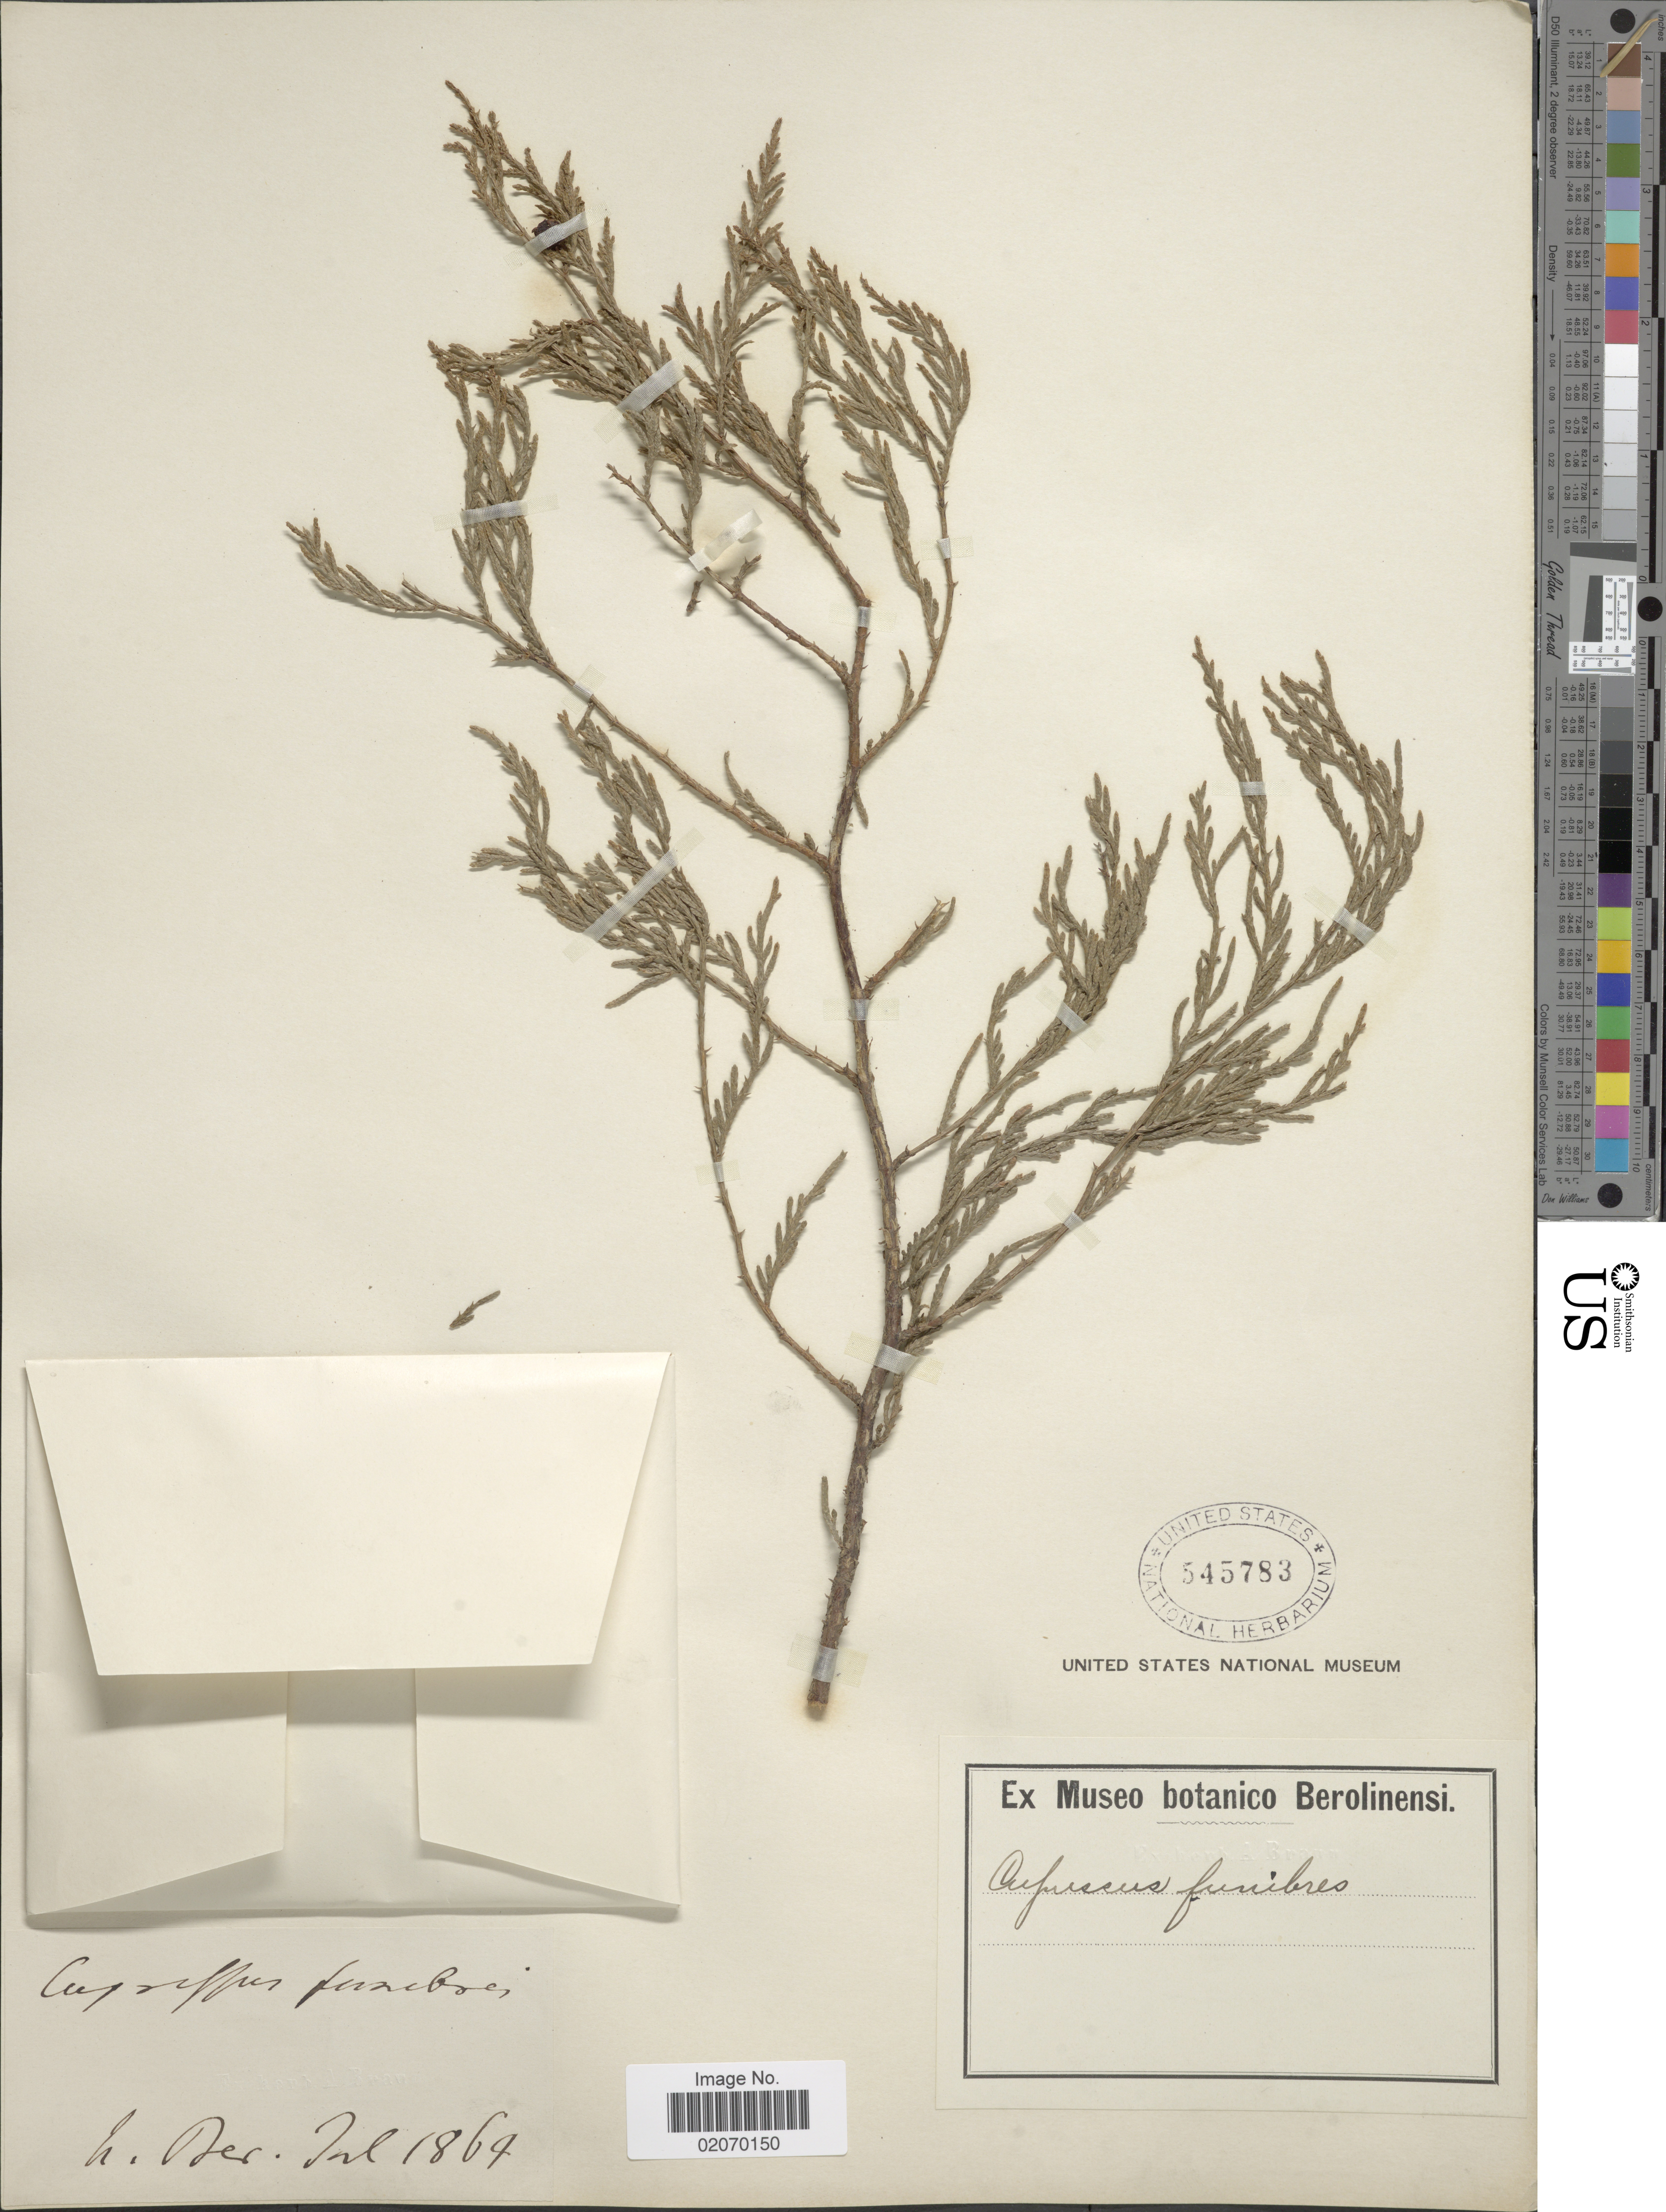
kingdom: Plantae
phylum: Tracheophyta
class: Pinopsida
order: Pinales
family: Cupressaceae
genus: Cupressus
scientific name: Cupressus funebris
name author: Endl.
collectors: ex Museo Bot. Berol.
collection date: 1864-07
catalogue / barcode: US 545783